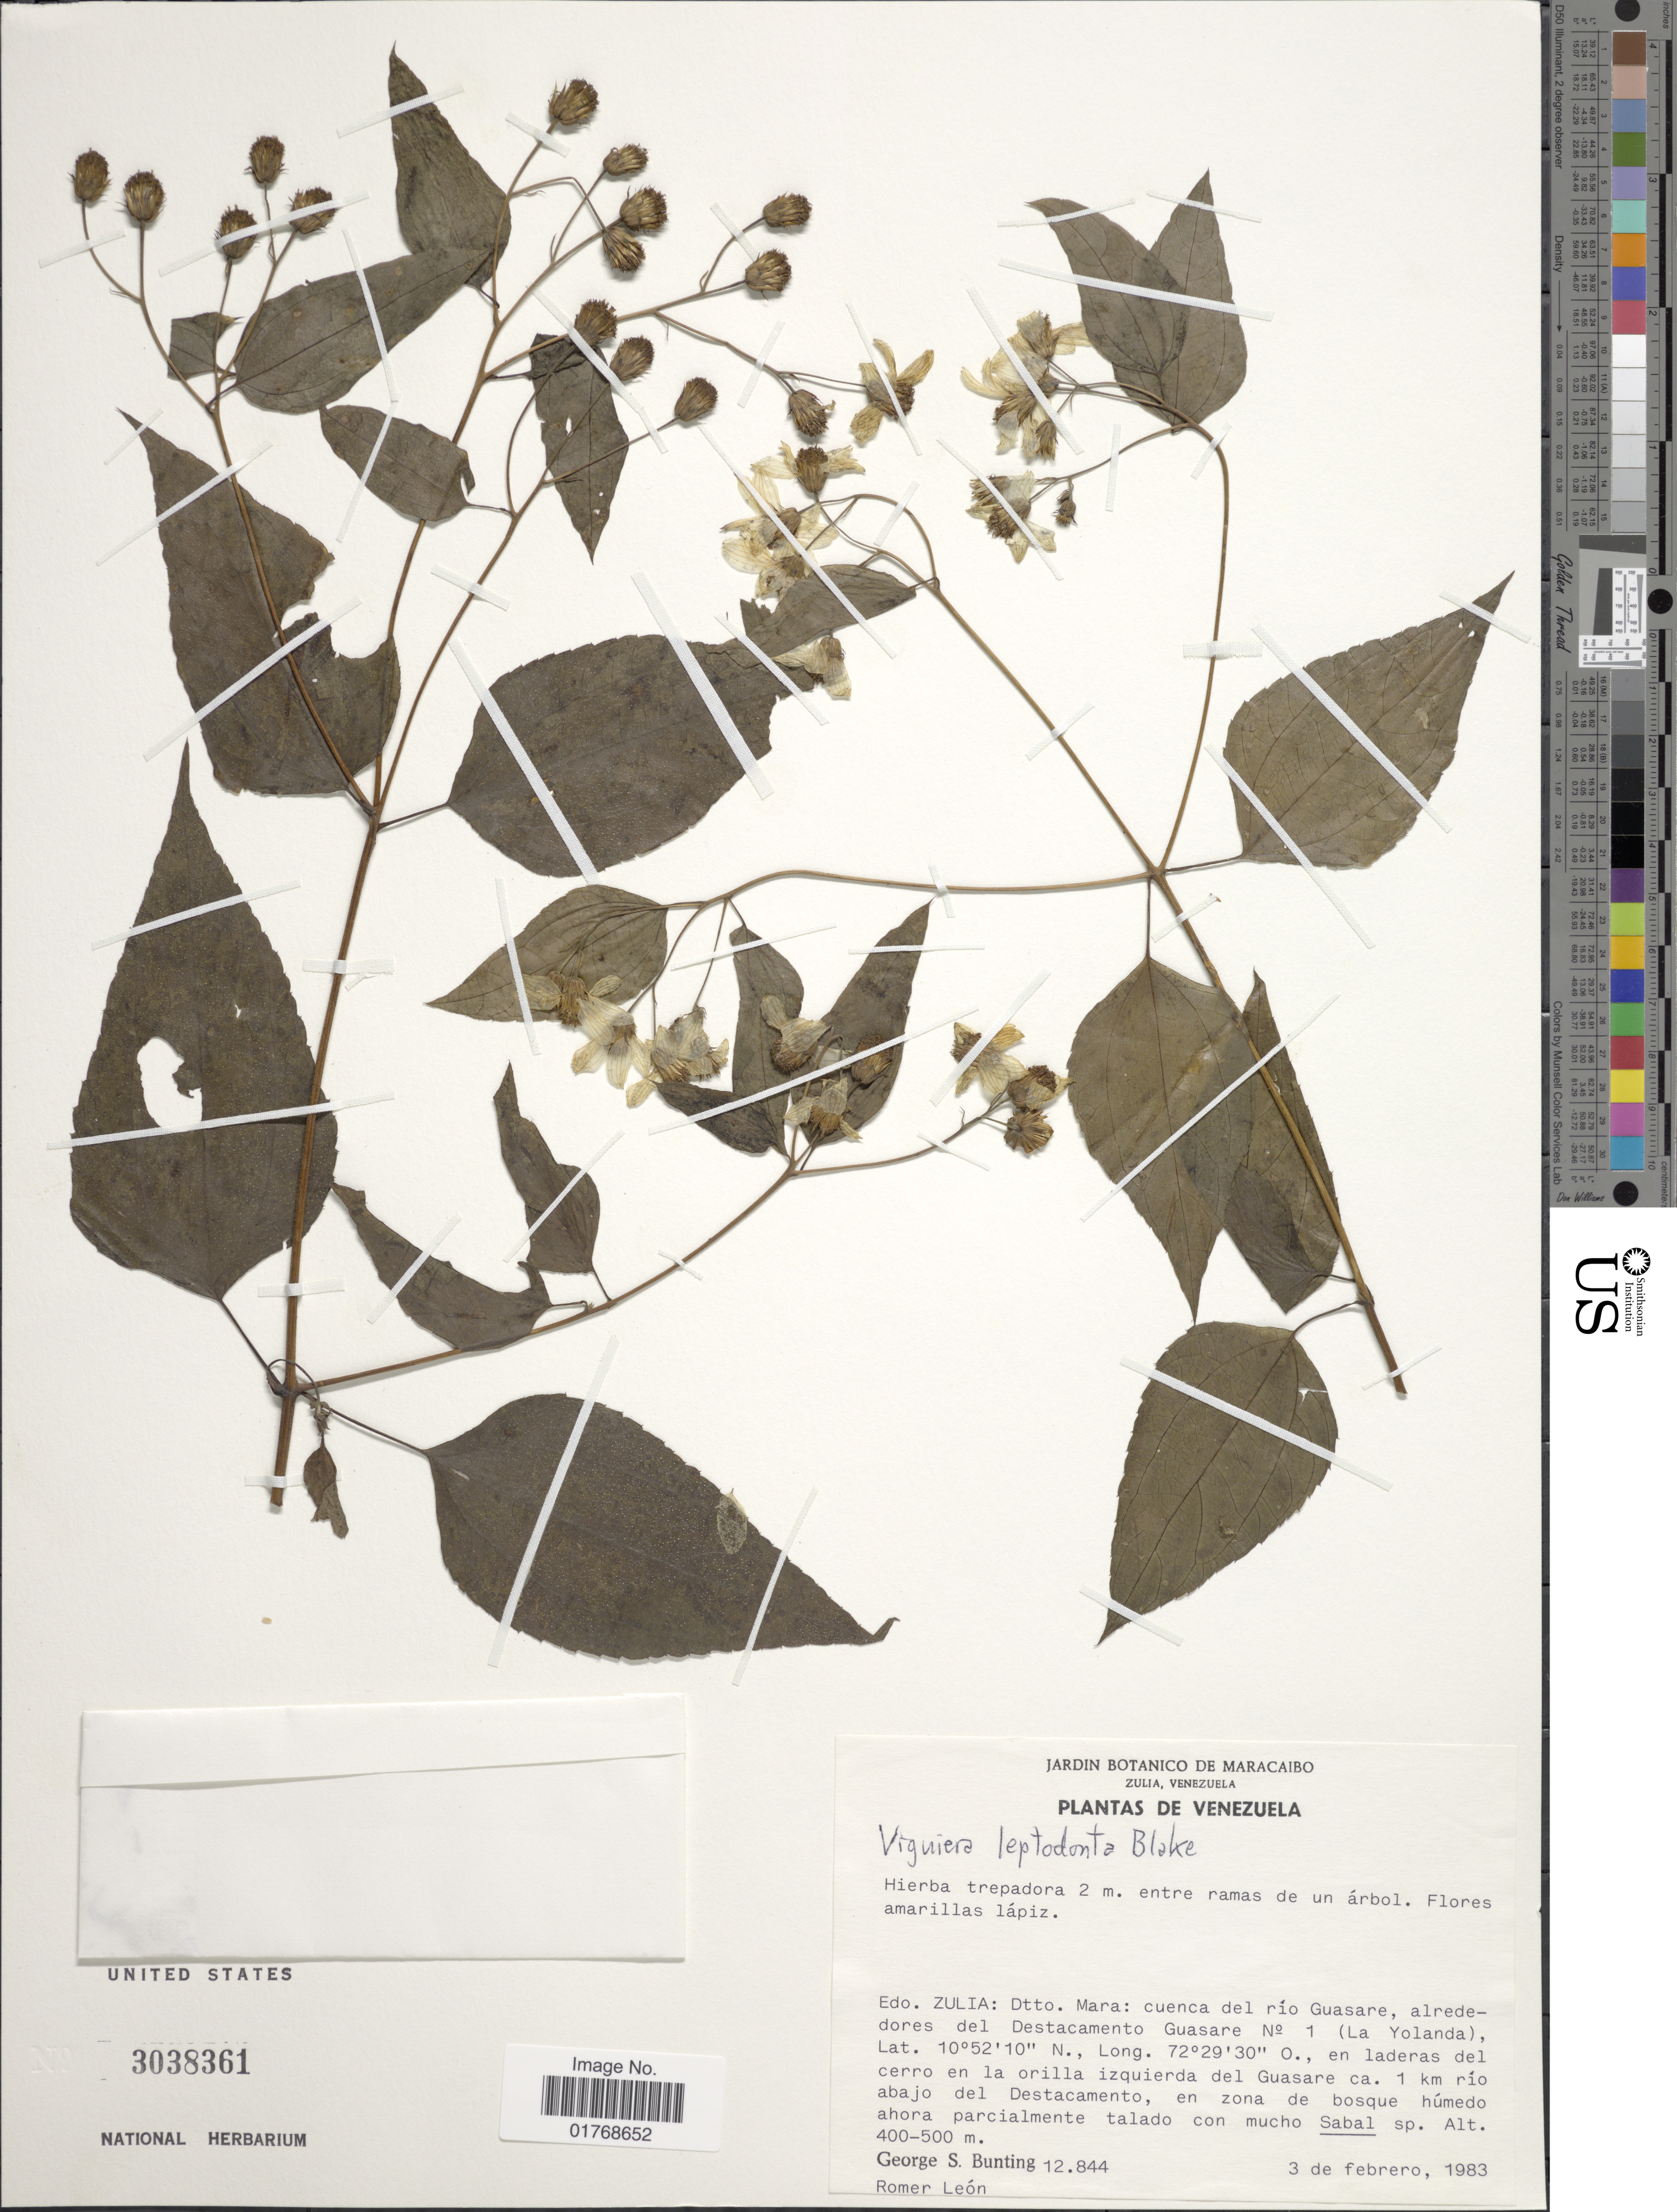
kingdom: Plantae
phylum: Tracheophyta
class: Magnoliopsida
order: Asterales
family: Asteraceae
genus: Viguiera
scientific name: Viguiera leptodonta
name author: S.F. Blake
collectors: G. S. Bunting & R. A. León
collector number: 12844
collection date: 1983-02-03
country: Venezuela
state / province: Zulia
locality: Edo. Zulia: Dtto. Mara: cuenca del río Guasare, alrededores del Destacamento Guasare No 1 (La Yolanda), en laderas del cerro en la orilla izquierda del Guasare ca. 1 km río abajo del Destacamento, en zona de bosque húmedo ahora parcialmente talado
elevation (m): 400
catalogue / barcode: US 3038361